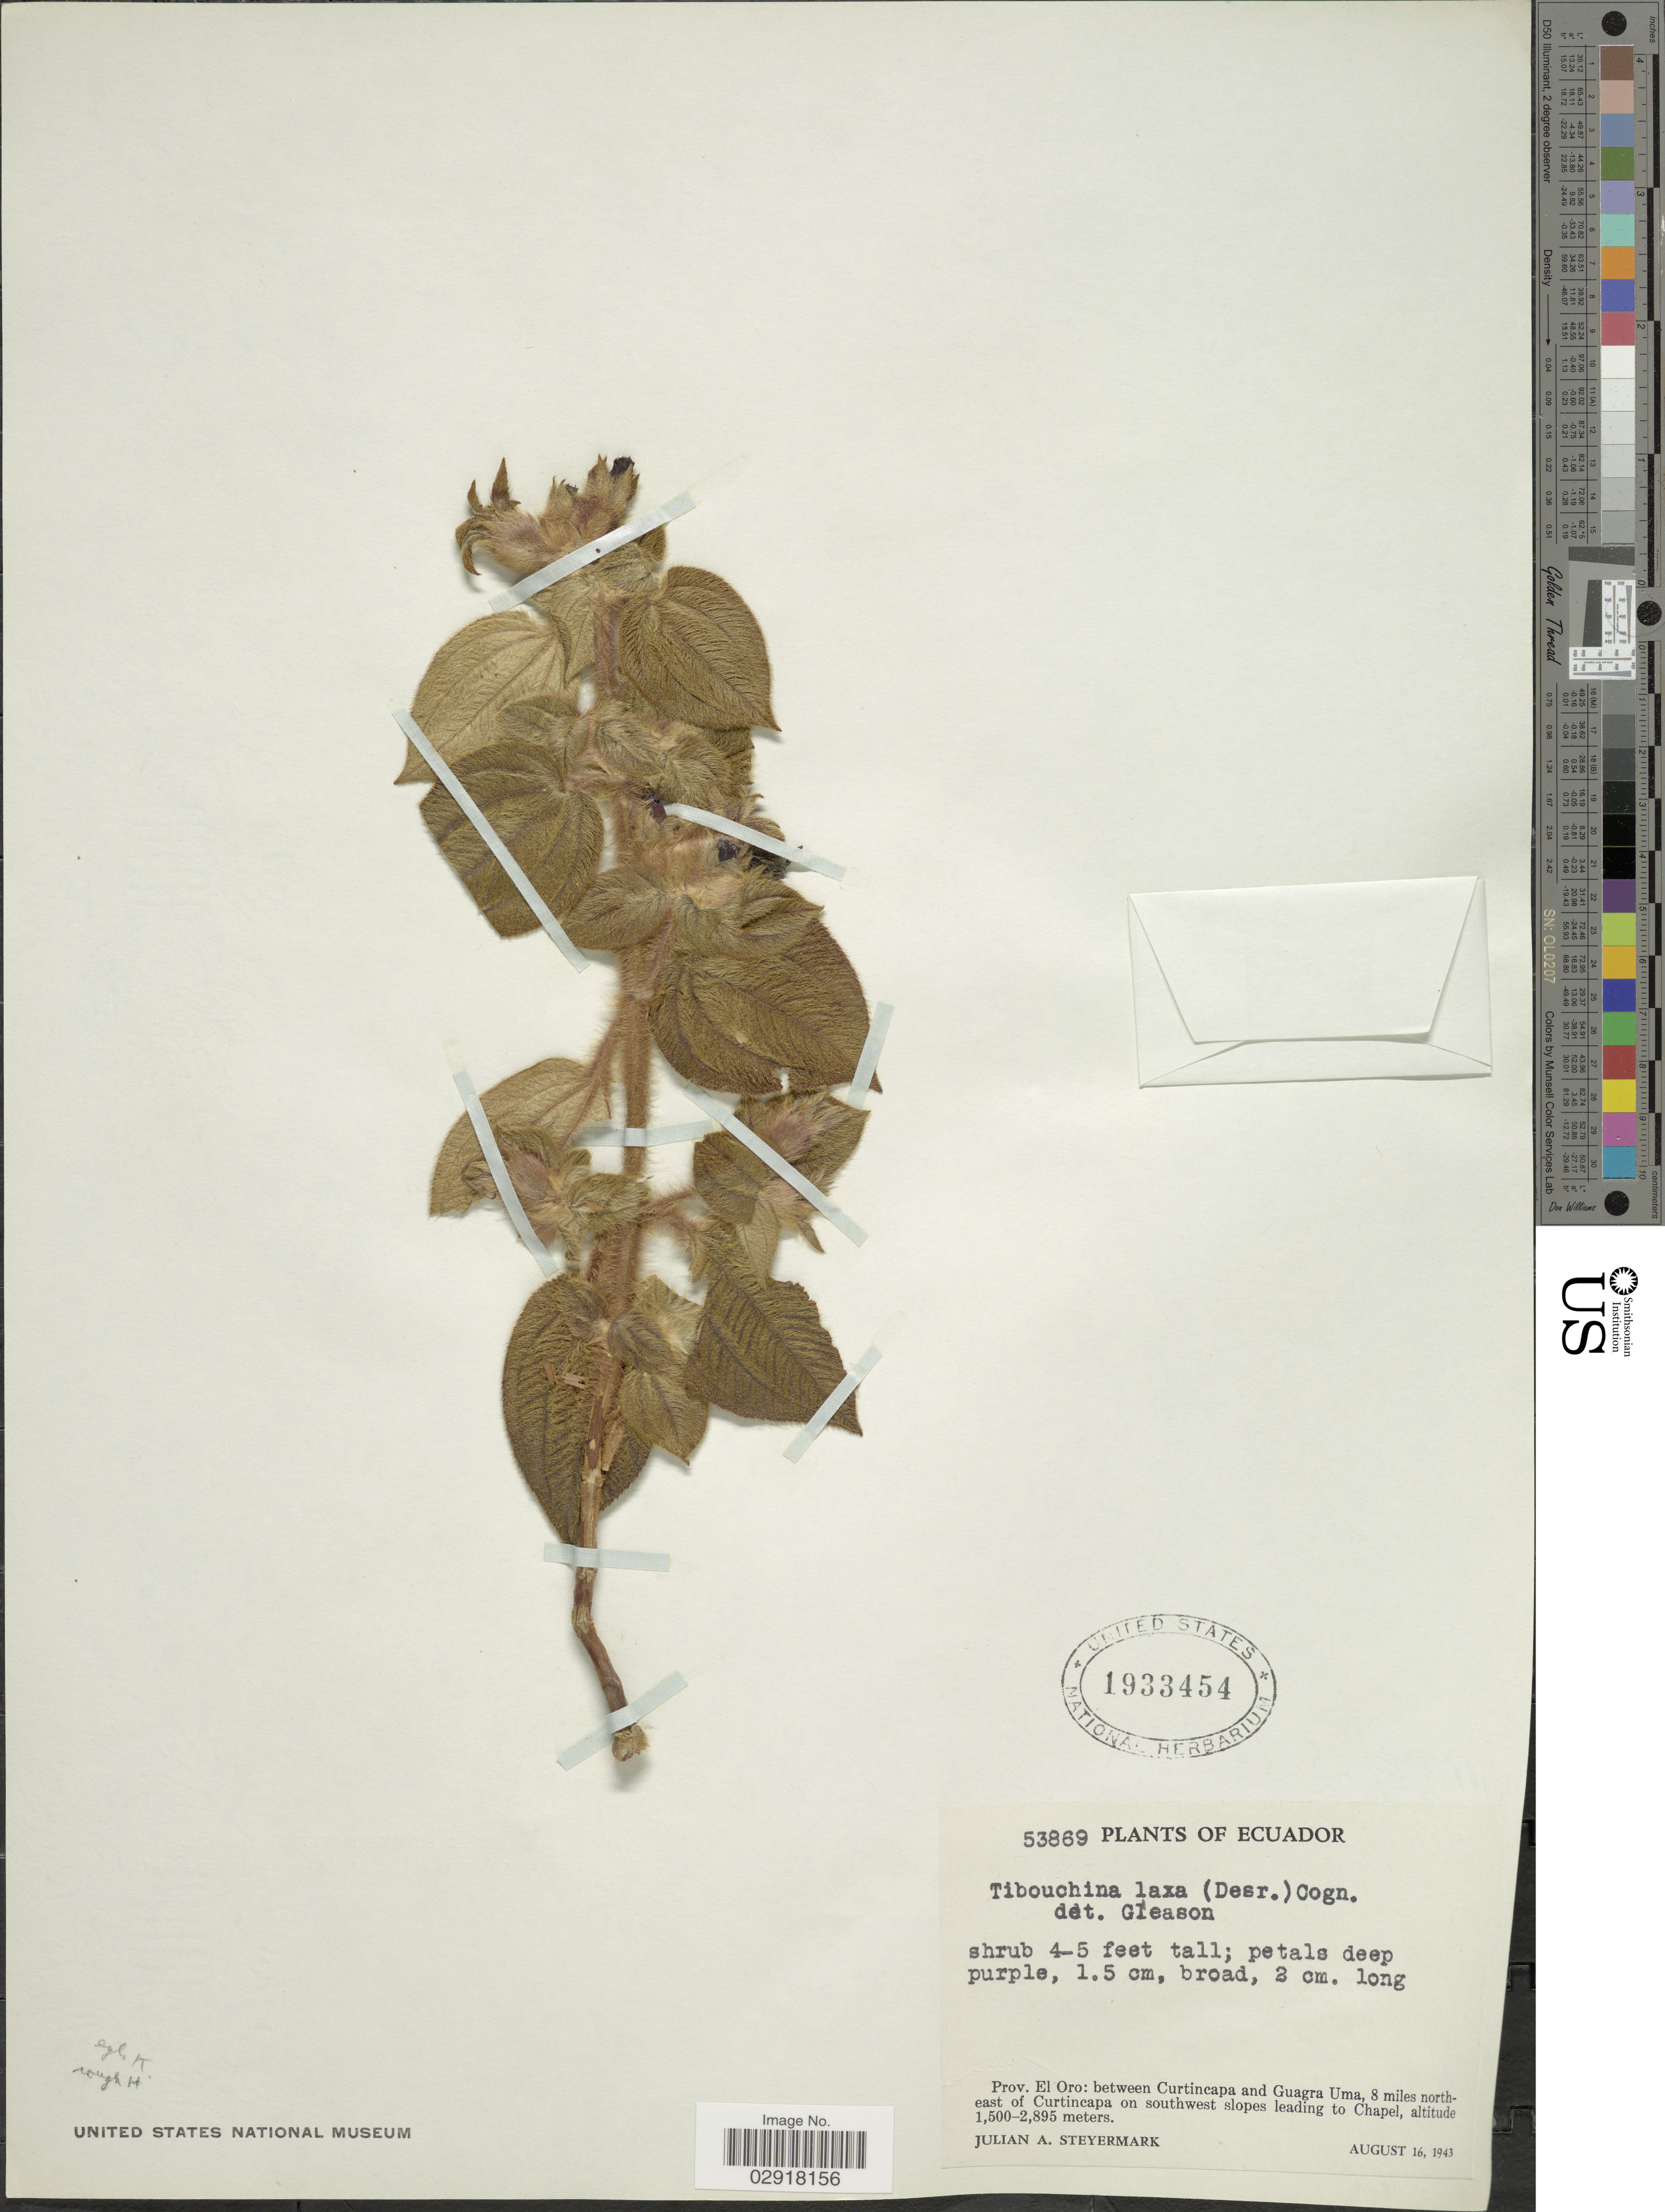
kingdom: Plantae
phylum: Tracheophyta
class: Magnoliopsida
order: Myrtales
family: Melastomataceae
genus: Chaetogastra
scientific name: Chaetogastra laxa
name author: (Desr.) P.J.F. Guim. & Michelang.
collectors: J. Steyermark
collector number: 53869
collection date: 1943-08-16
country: Ecuador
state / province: El Oro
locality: Between Curtincapa and Guagra Uma, 8 miles northeast of Curtincapa on southwest slopes leading to Chapel.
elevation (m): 1500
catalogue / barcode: US 1933454